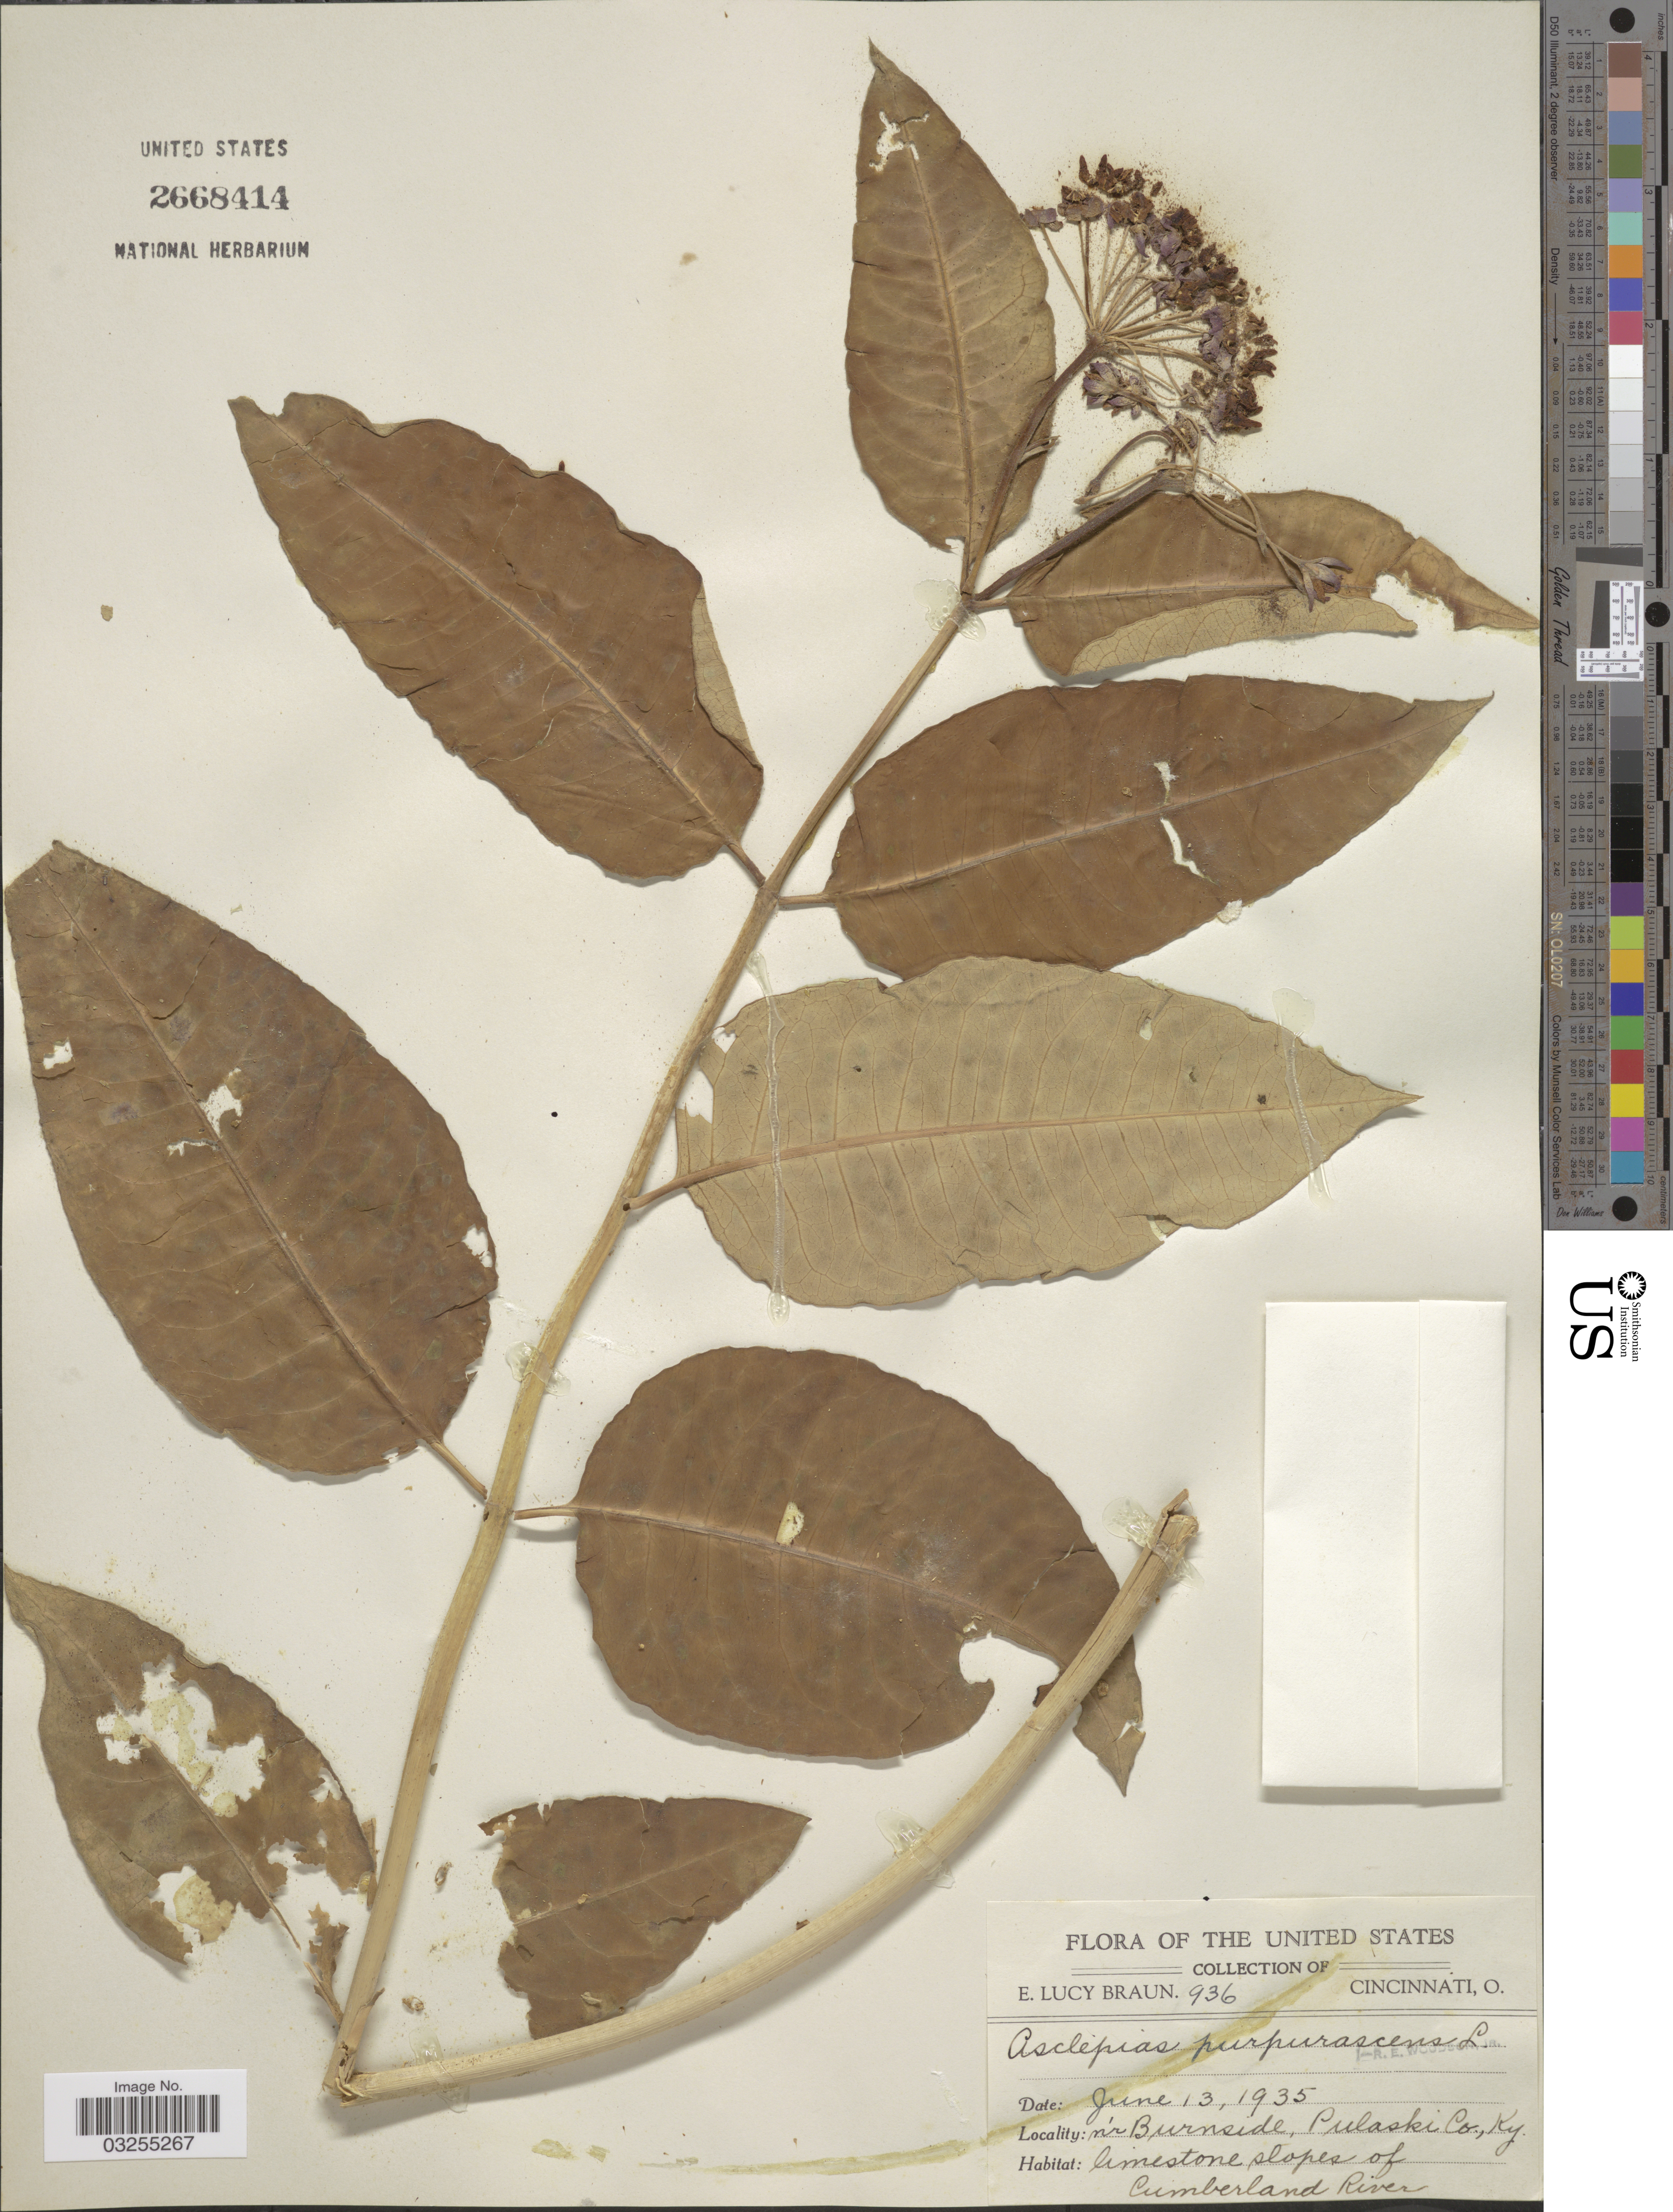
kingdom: Plantae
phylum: Tracheophyta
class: Magnoliopsida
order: Gentianales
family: Apocynaceae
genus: Asclepias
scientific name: Asclepias purpurascens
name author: L.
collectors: E. Braun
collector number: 936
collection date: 1935-06-13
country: United States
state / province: Kentucky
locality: N'r Burnside, Pulaski Co. Limestone slopes of Cumberland River.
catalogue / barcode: US 2668414